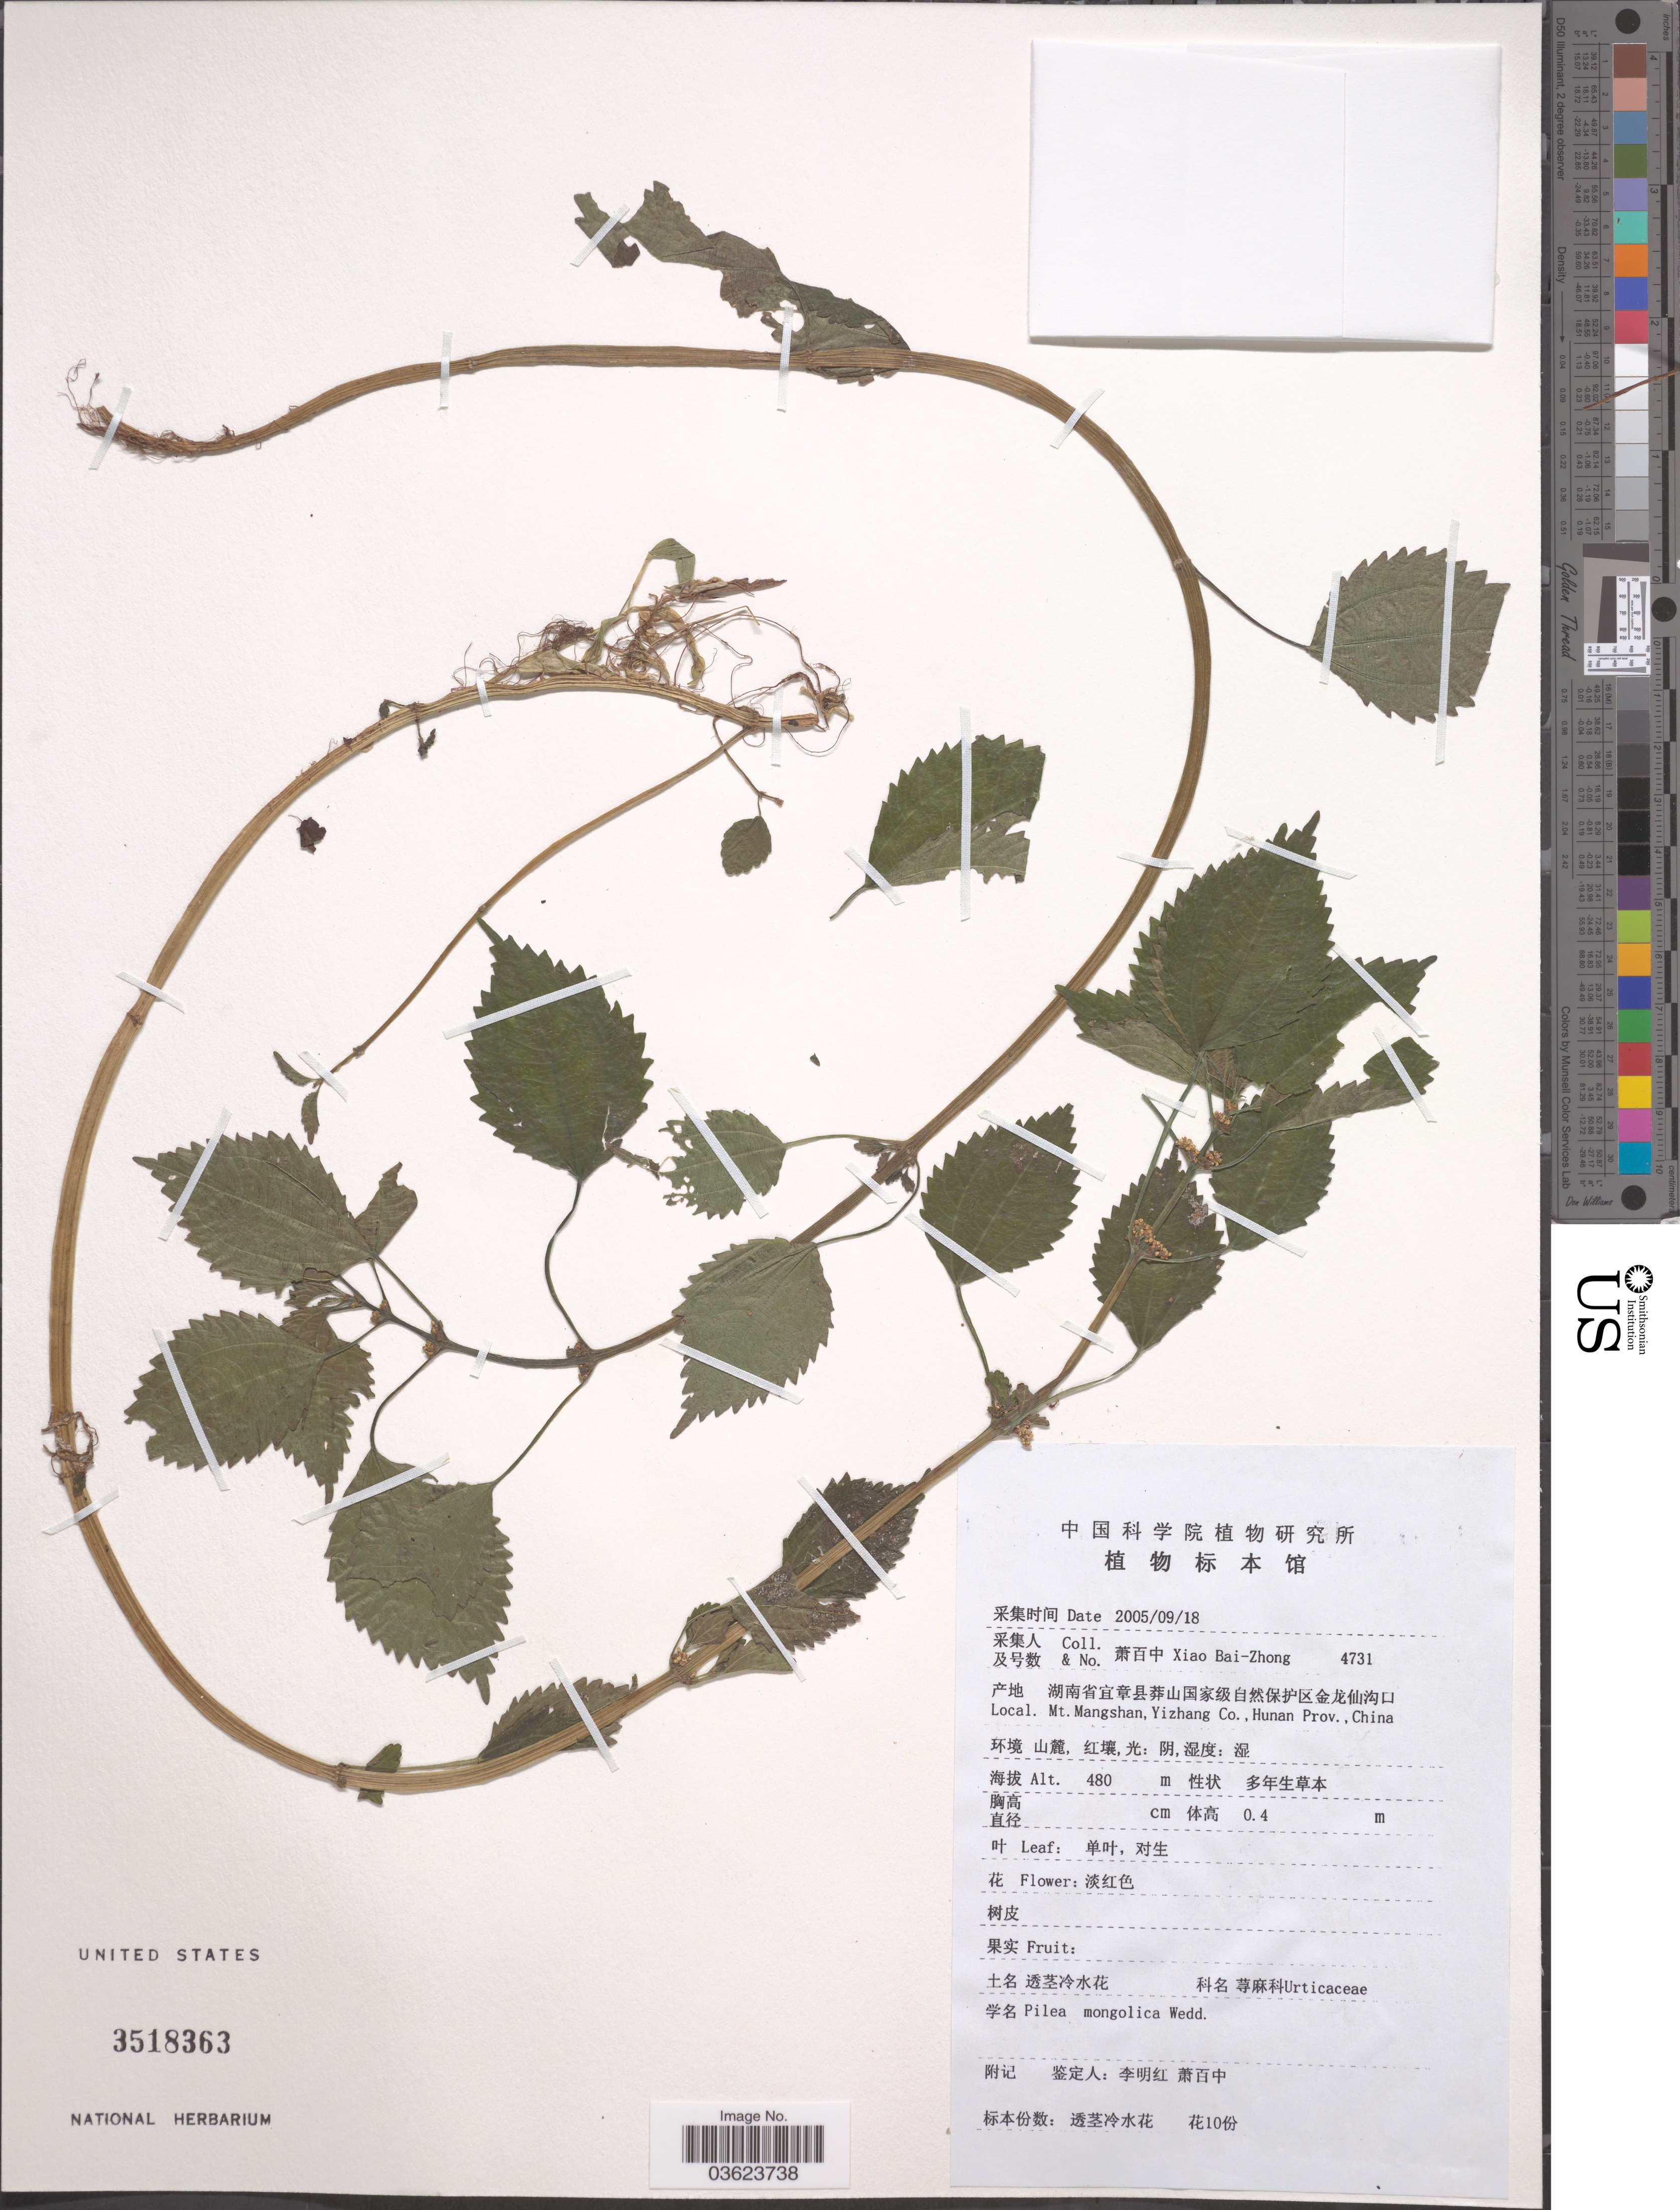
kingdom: Plantae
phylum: Tracheophyta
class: Magnoliopsida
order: Rosales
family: Urticaceae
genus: Pilea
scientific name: Pilea mongolica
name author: Wedd.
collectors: B. Z. Xiao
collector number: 4731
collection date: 2005-09-18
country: China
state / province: Hunan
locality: Mt. Mangshan, Yizhang Co.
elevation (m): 480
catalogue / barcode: US 3518363